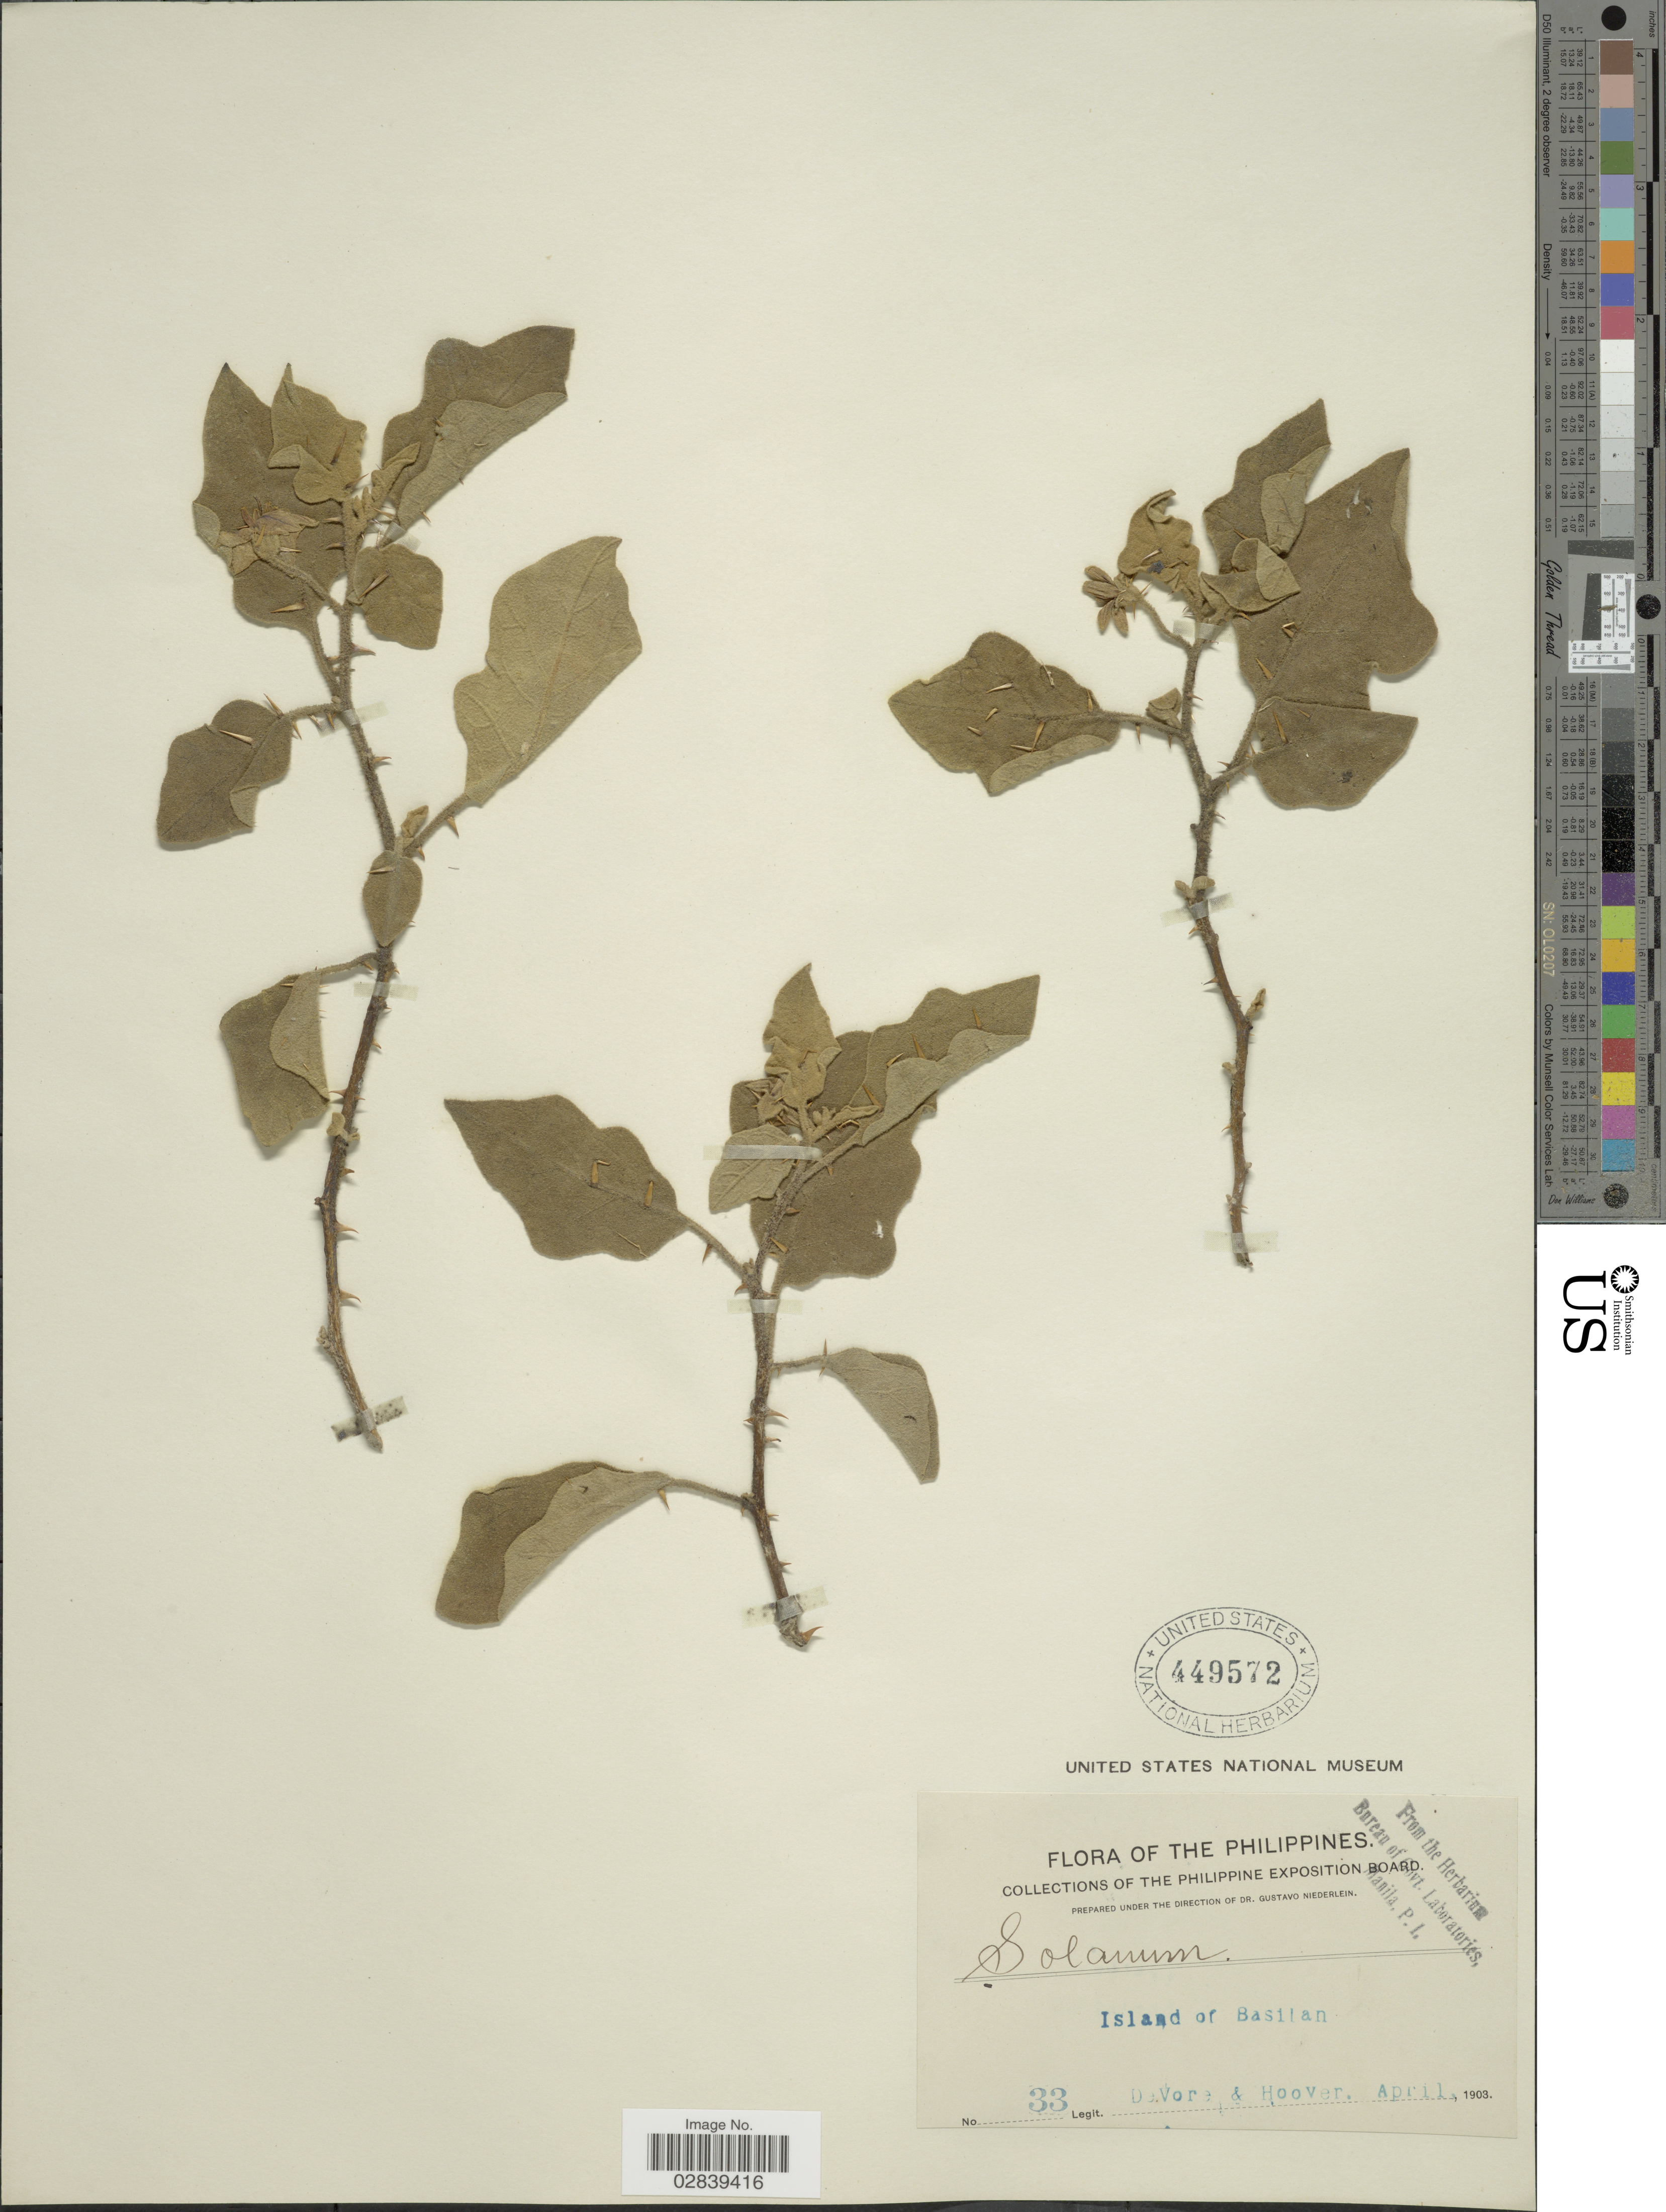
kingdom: Plantae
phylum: Tracheophyta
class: Magnoliopsida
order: Solanales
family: Solanaceae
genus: Solanum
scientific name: Solanum cumingii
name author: Dunal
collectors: B. F. DeVore & -- Hoover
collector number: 33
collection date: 1903-04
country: Philippines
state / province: Muslim Mindanao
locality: Island of Basilan.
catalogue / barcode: US 449572